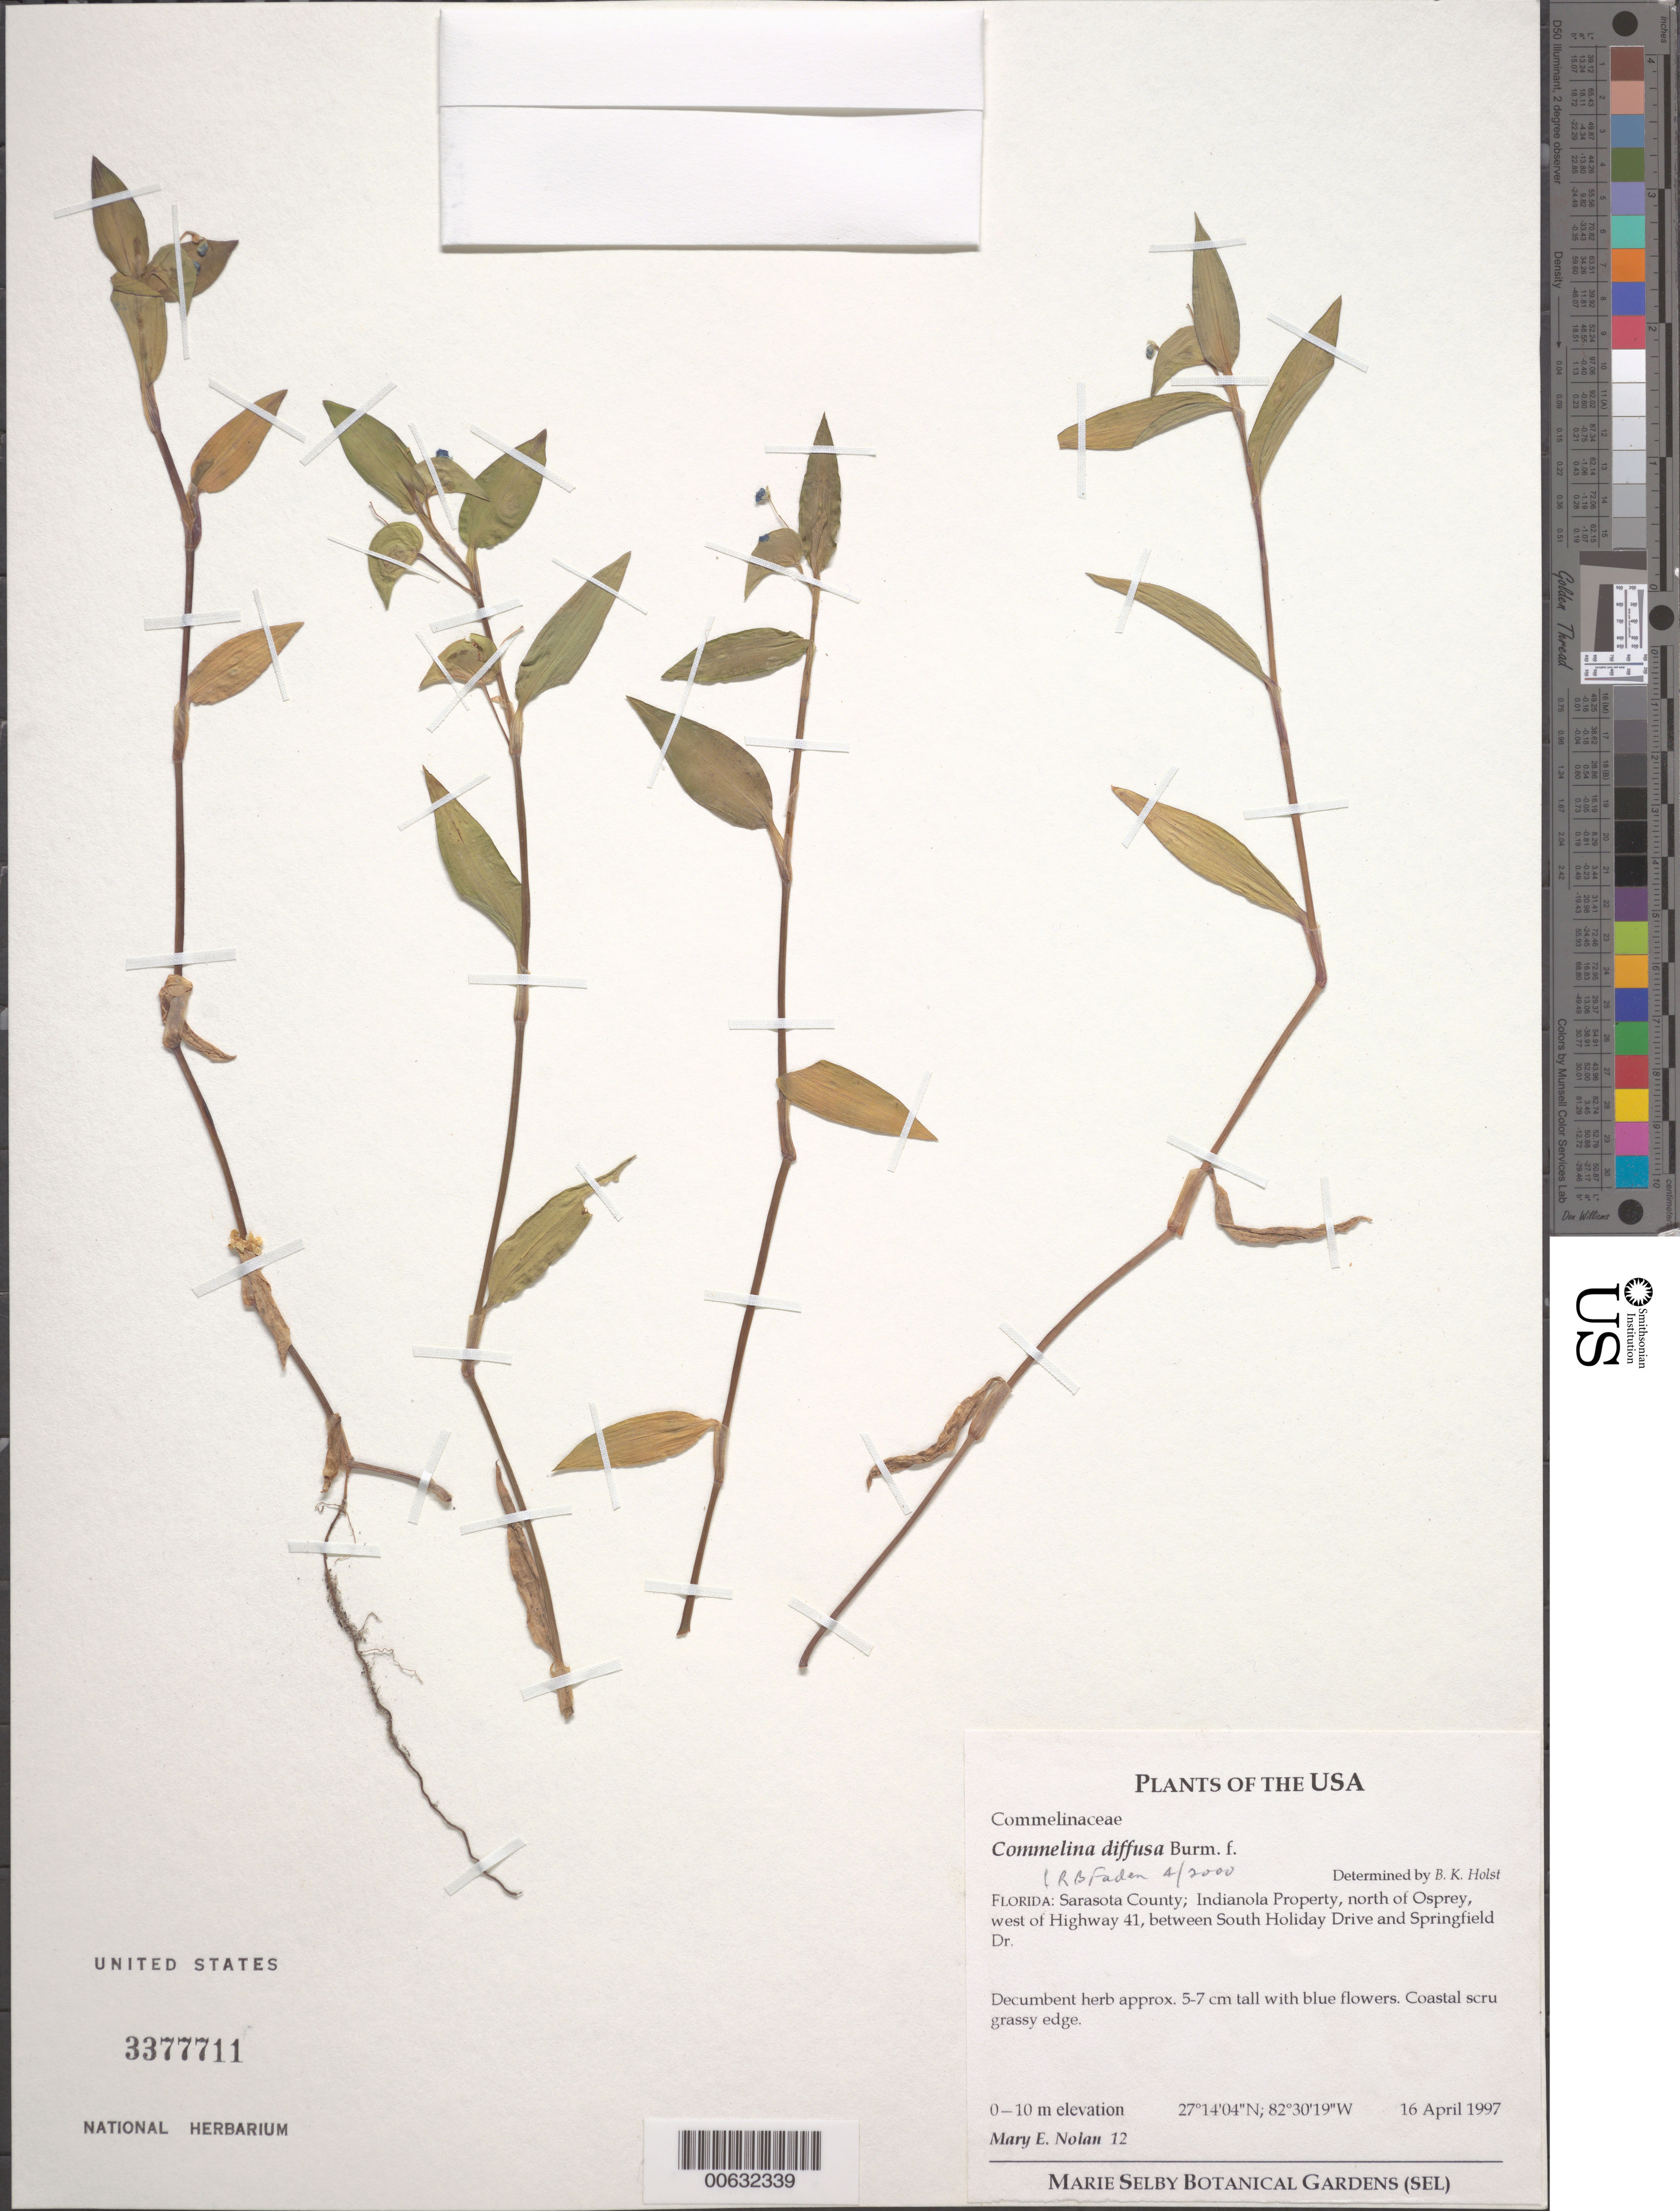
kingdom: Plantae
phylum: Tracheophyta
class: Liliopsida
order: Commelinales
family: Commelinaceae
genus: Commelina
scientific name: Commelina diffusa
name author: Burm. f.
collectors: M. Nolan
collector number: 12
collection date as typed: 16 Apr 1997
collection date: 1997-04-16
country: United States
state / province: Florida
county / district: Sarasota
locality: Indianola property, n of osprey, hwy 41, between south holiday dr. and springfield dr.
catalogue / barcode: US 3377711